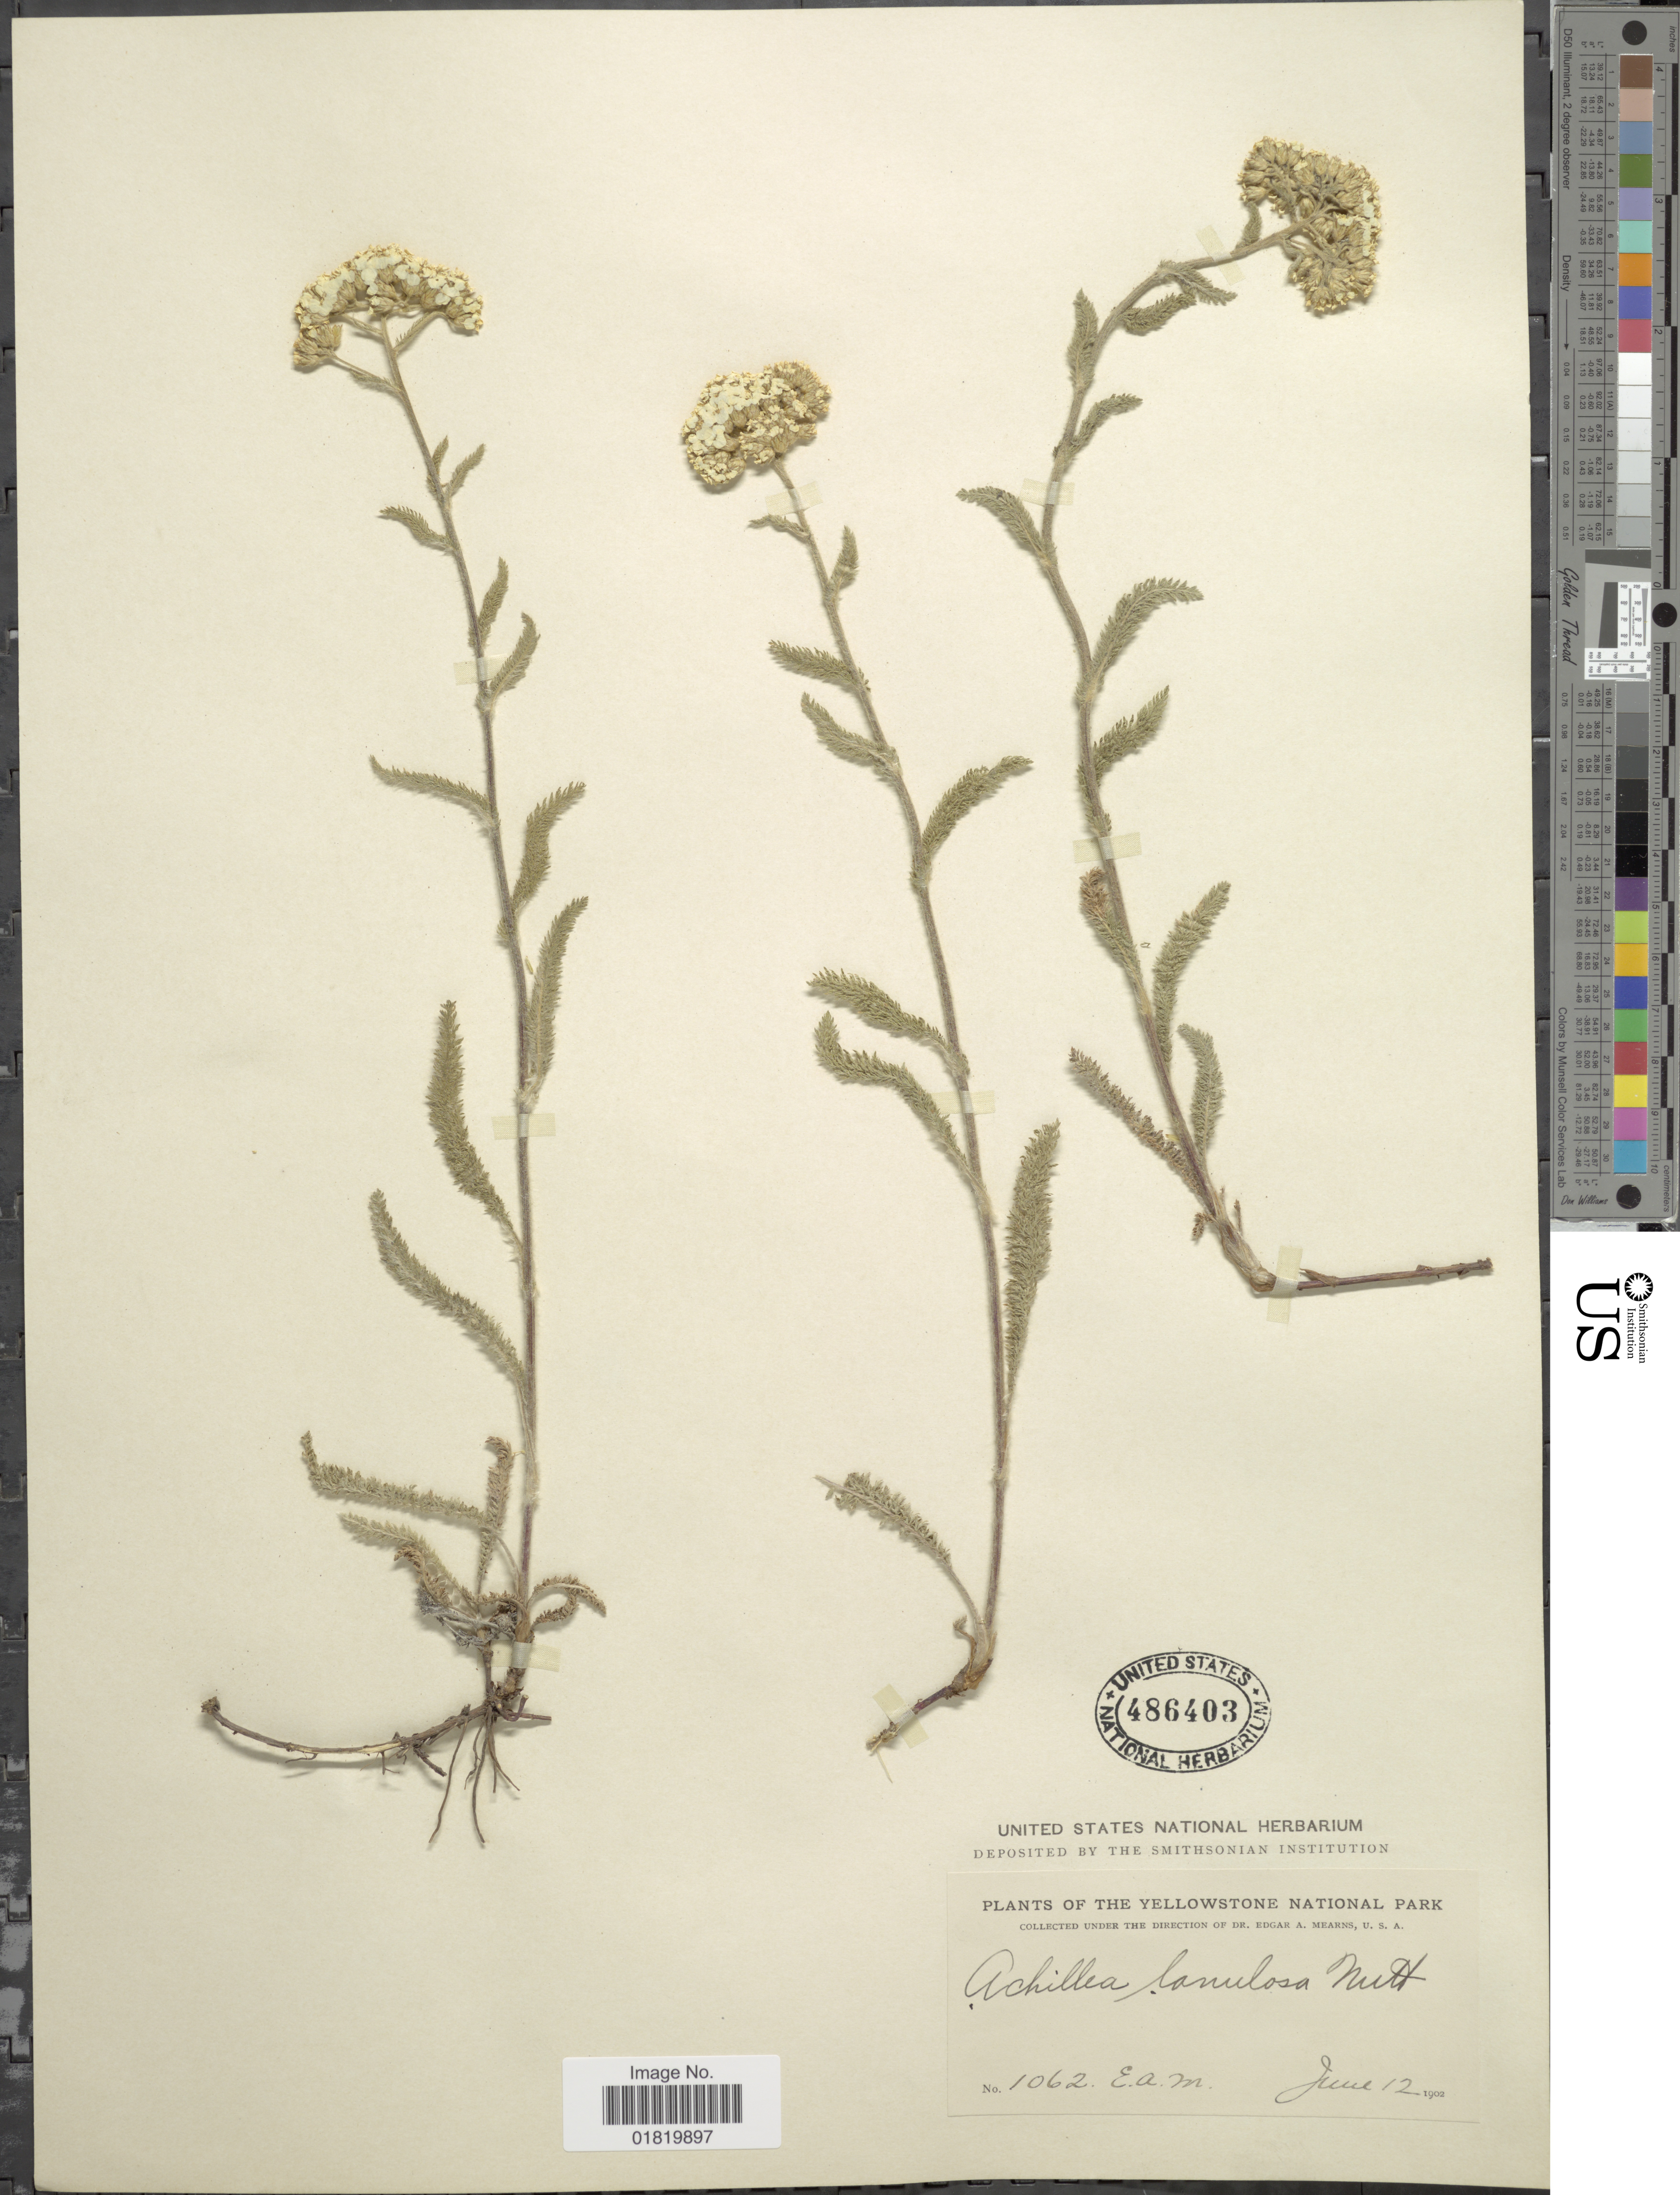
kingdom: Plantae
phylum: Tracheophyta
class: Magnoliopsida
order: Asterales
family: Asteraceae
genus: Achillea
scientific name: Achillea lanulosa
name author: Nutt.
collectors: E. A. Mearns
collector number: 1062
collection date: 1902-06-12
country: United States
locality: Yellowstone National Park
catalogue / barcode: US 486403